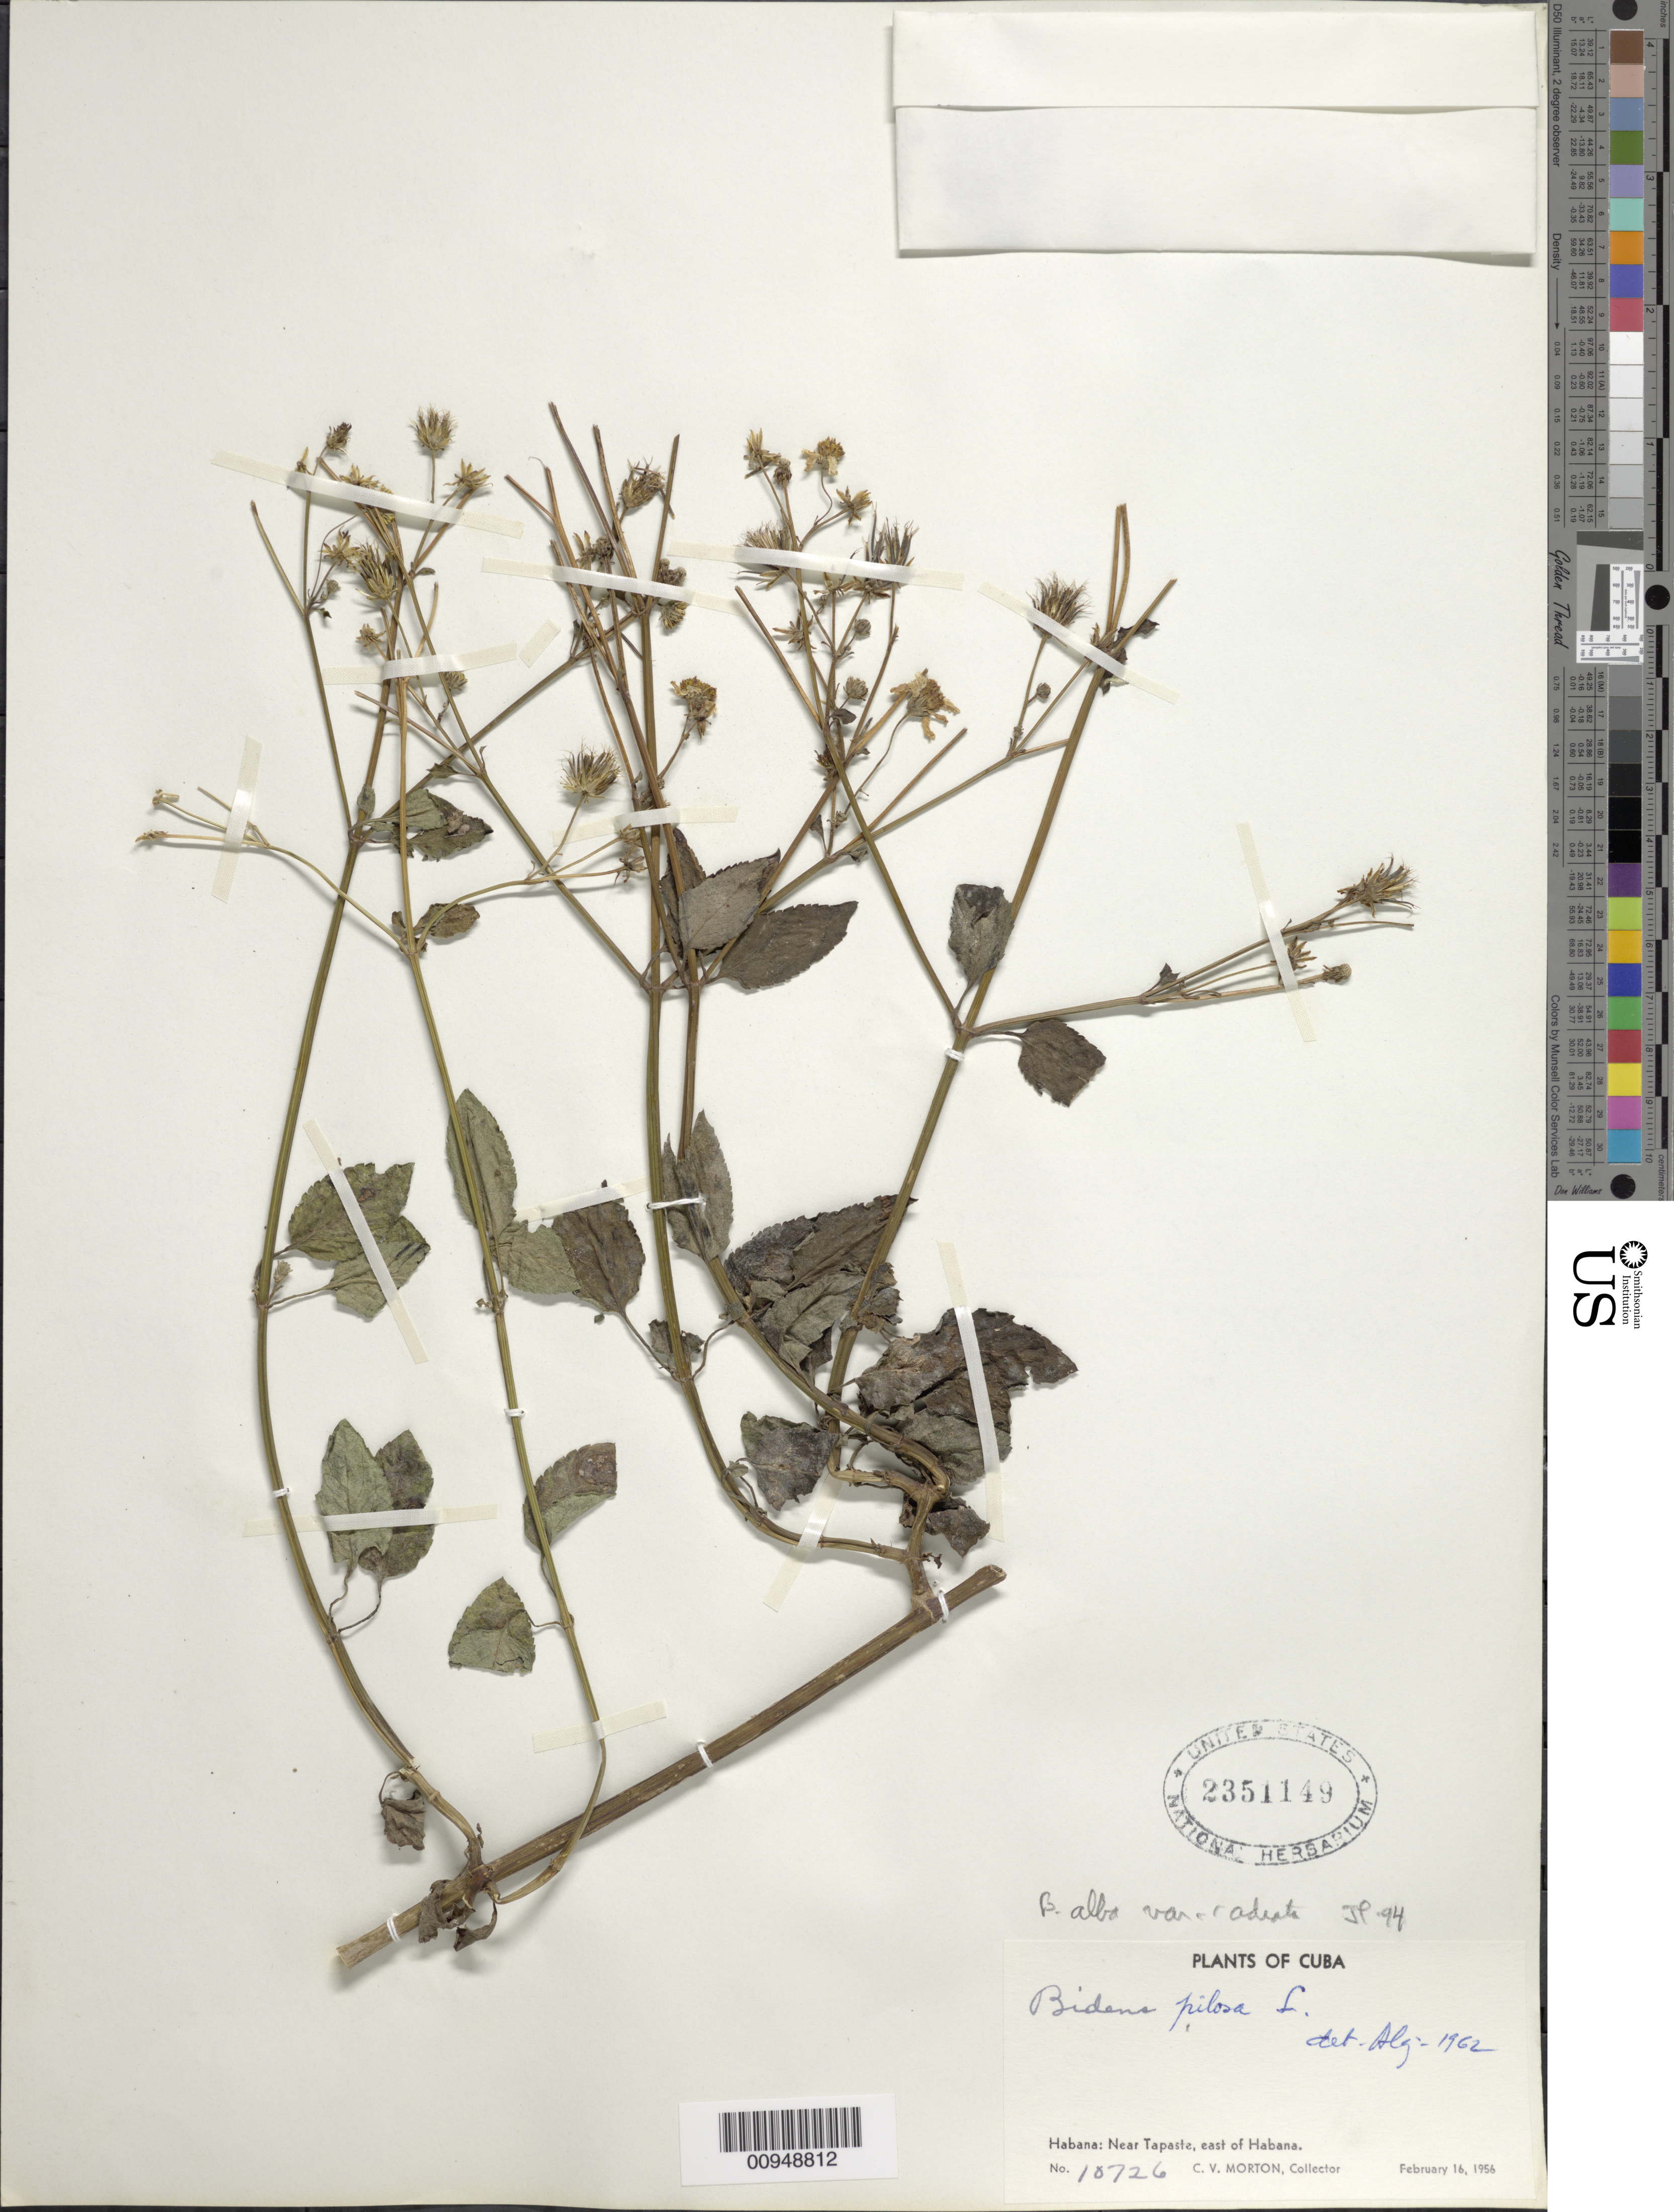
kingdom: Plantae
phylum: Tracheophyta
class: Magnoliopsida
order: Asterales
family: Asteraceae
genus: Bidens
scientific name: Bidens alba var. radiata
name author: (Sch. Bip.) R.E. Ballard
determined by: Pruski, J. F.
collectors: C. V. Morton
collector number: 18726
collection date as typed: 16 Feb 1956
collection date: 1956-02-16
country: Cuba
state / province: La Habana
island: Cuba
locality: Near Tapaste, E of Habana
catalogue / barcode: US 2351149